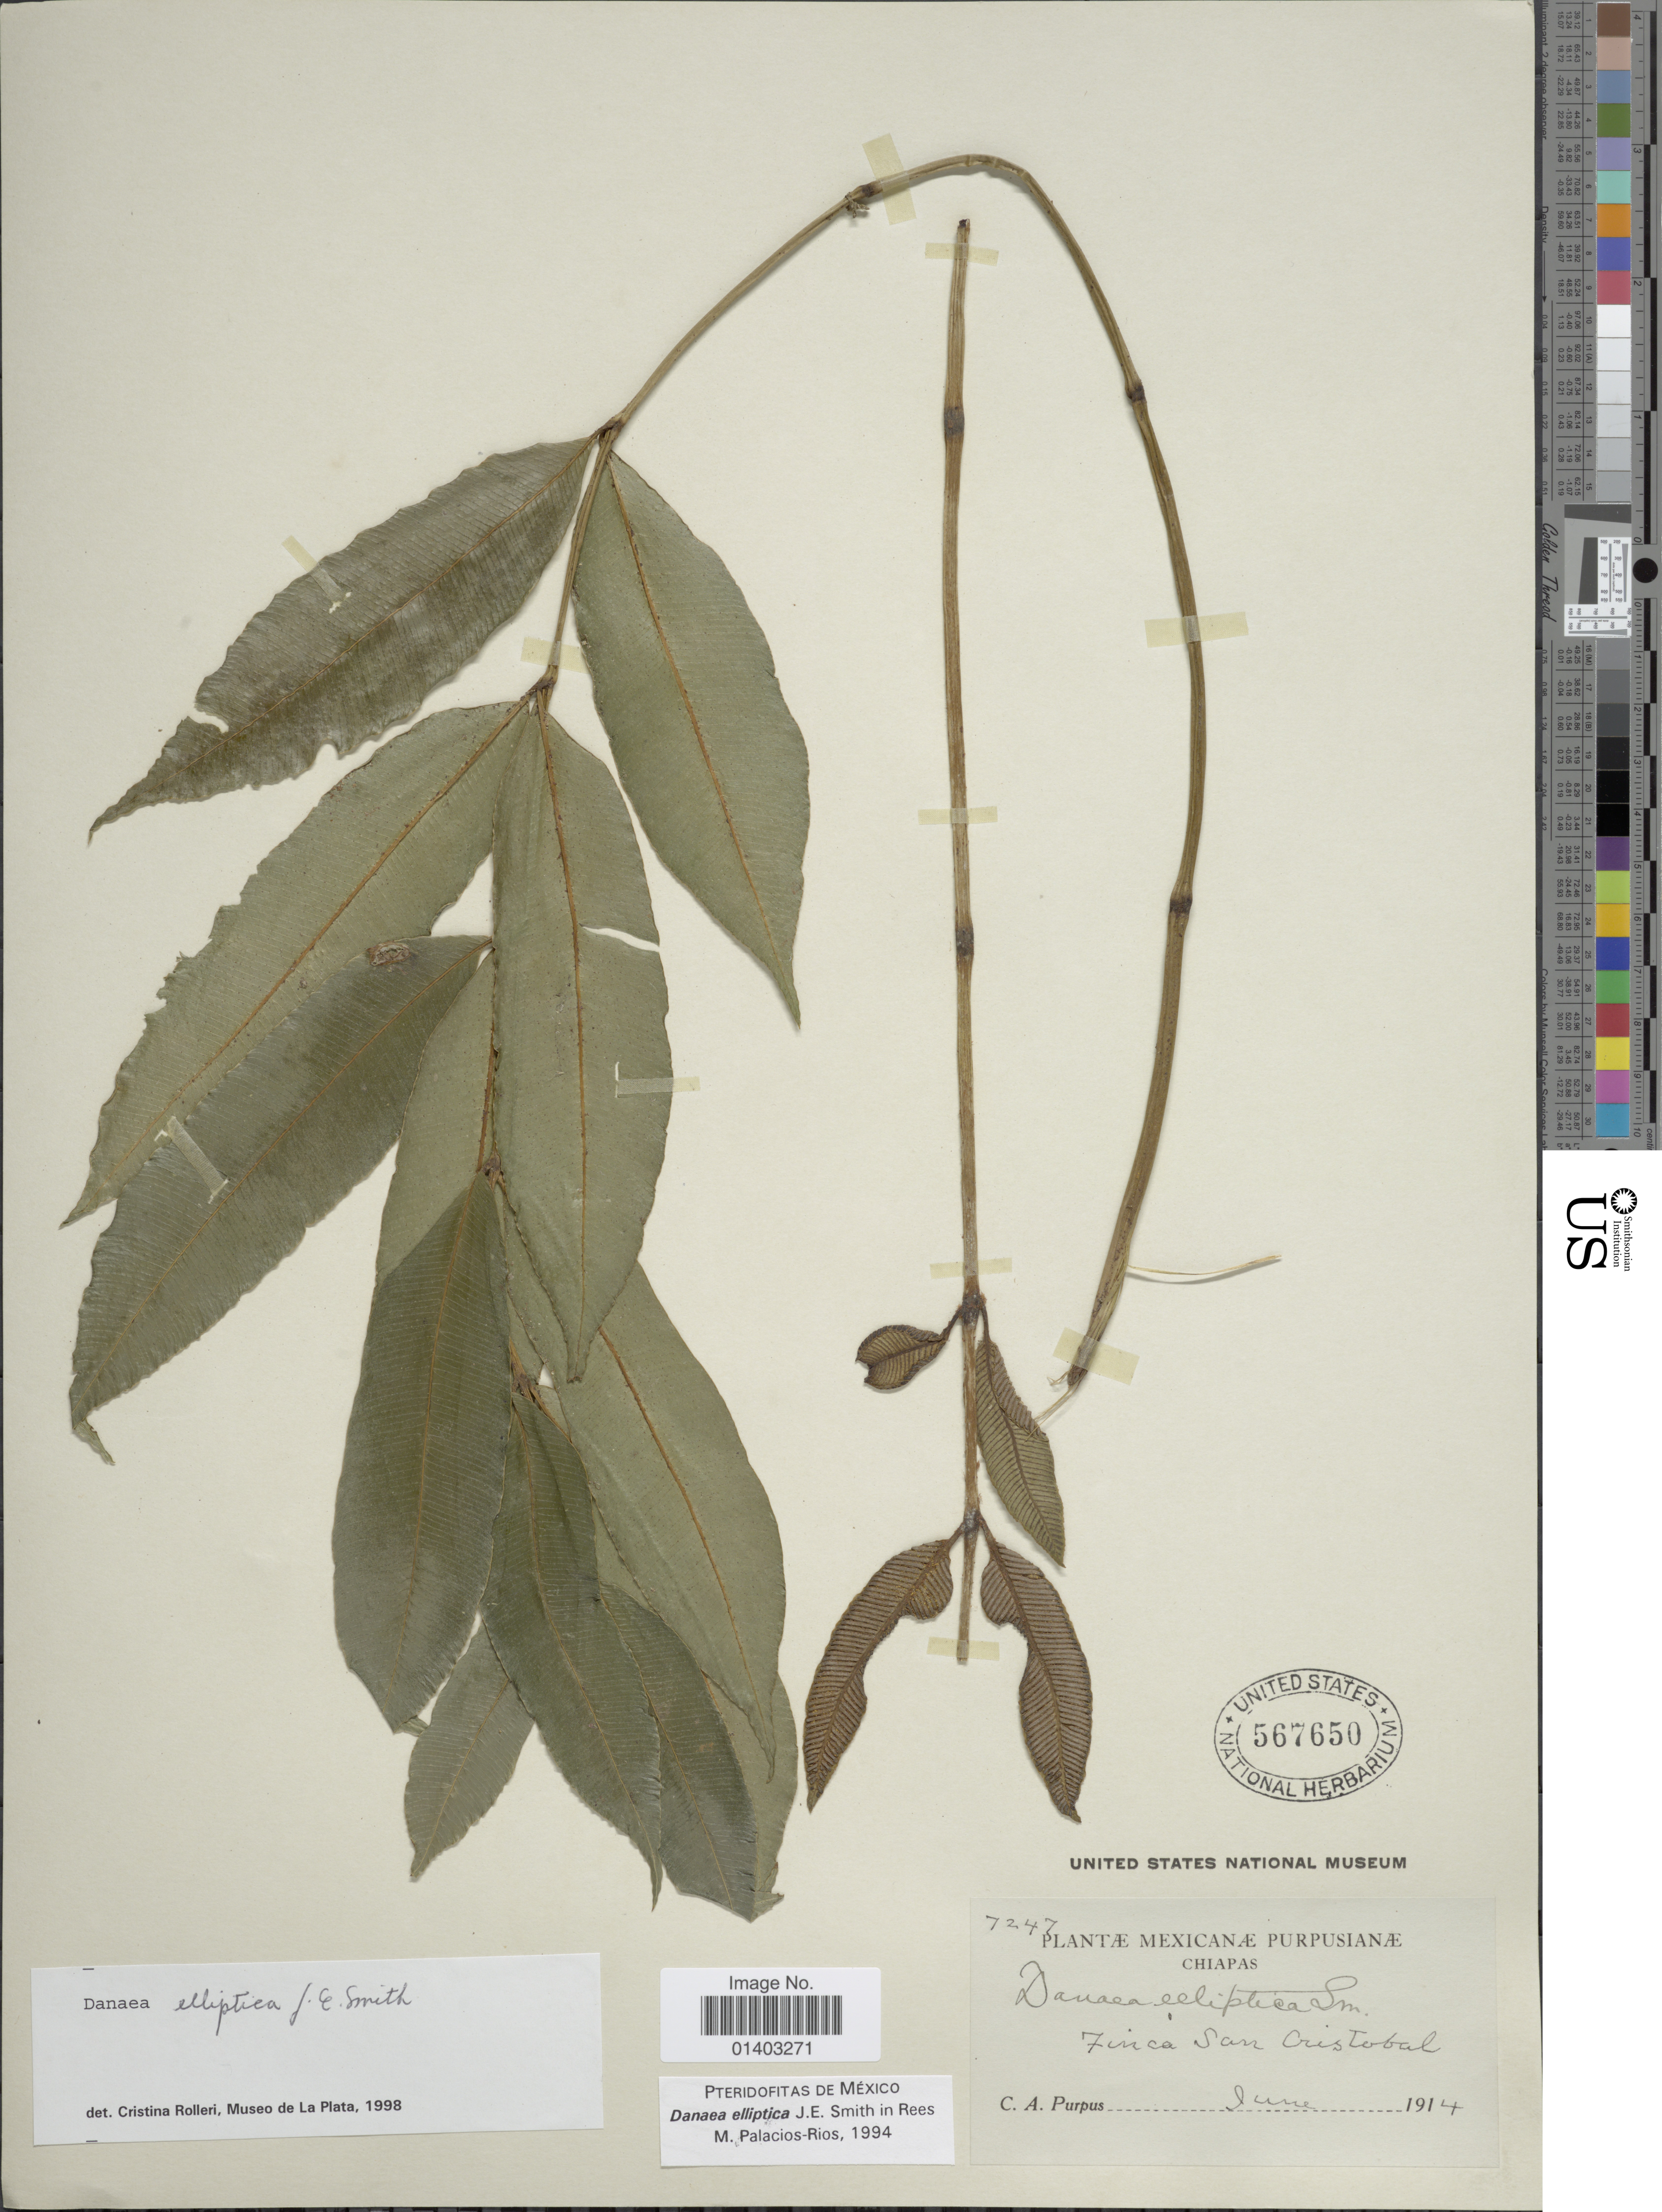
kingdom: Plantae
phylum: Tracheophyta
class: Polypodiopsida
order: Marattiales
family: Marattiaceae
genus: Danaea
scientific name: Danaea elliptica subsp. elliptica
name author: Sm.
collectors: C. A. Purpus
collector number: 7247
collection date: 1914-06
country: Mexico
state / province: Chiapas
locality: Finca San Cristobal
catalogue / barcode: US 567650